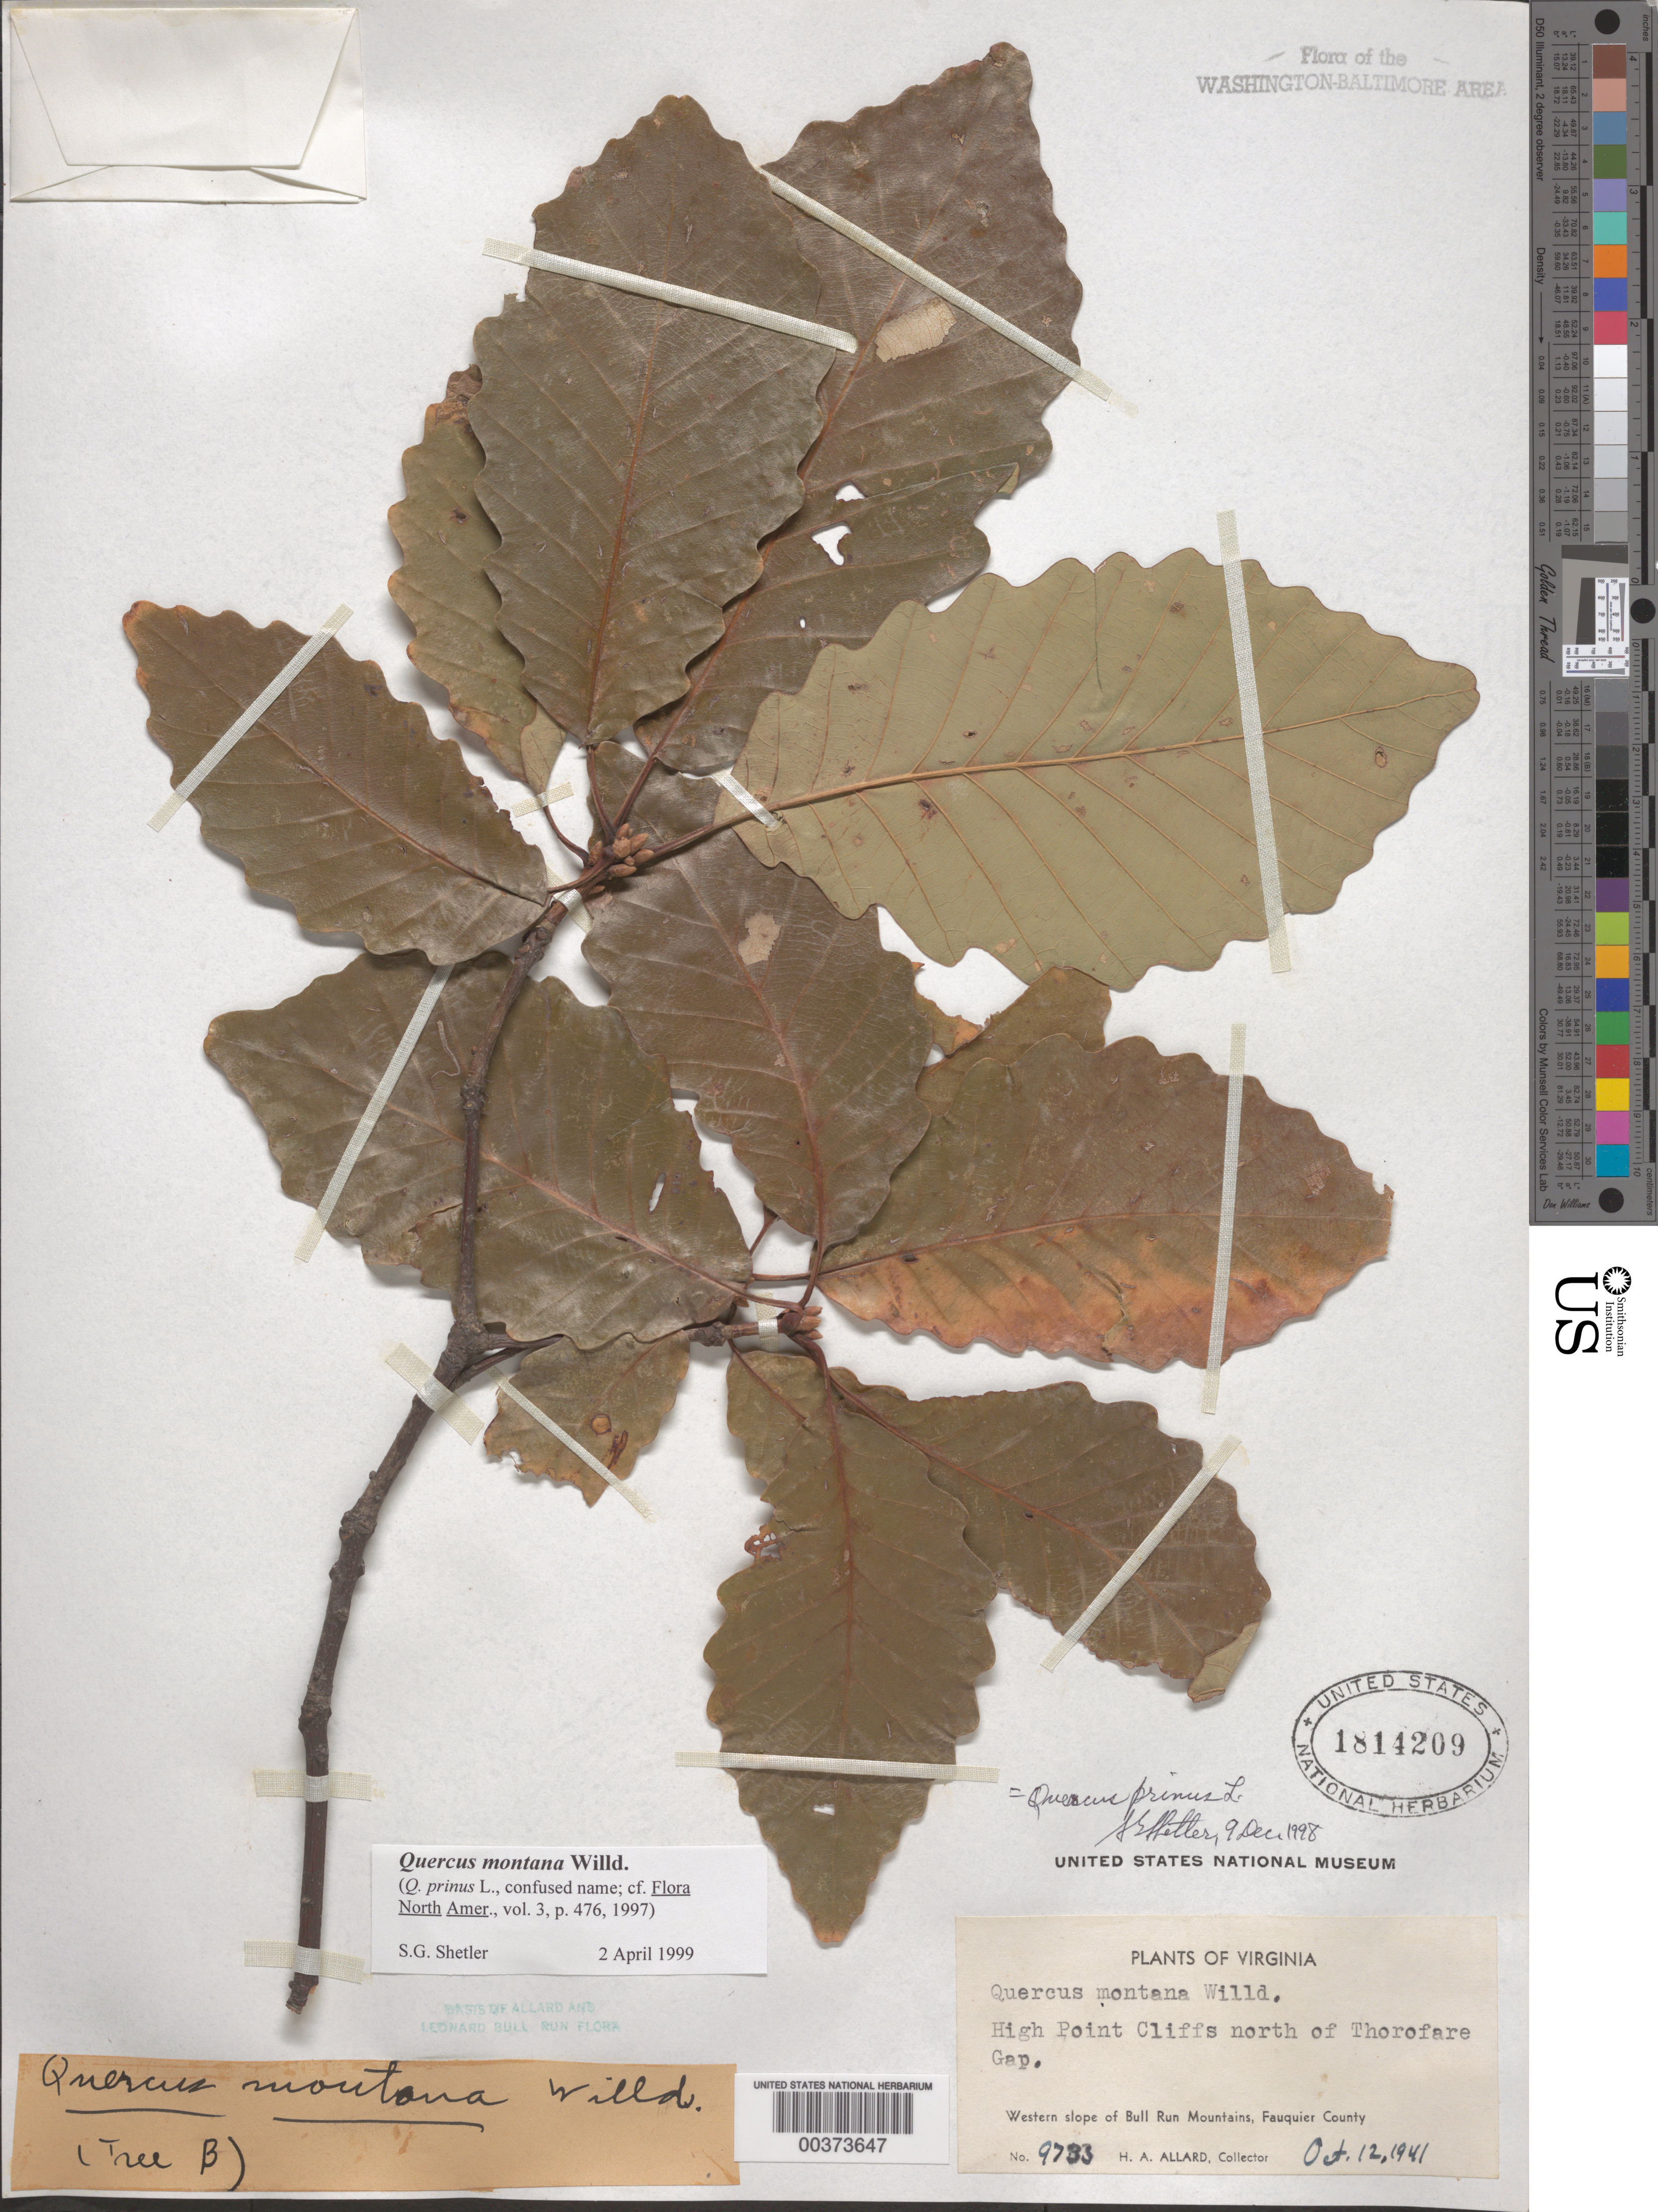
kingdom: Plantae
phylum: Tracheophyta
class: Magnoliopsida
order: Fagales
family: Fagaceae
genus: Quercus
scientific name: Quercus montana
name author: Willd.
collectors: H. A. Allard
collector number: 9733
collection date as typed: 12 Oct 1941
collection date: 1941-10-12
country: United States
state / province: Virginia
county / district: Fauquier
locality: High Point Cliffs, north of Thorofare Gap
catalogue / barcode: US 1814209